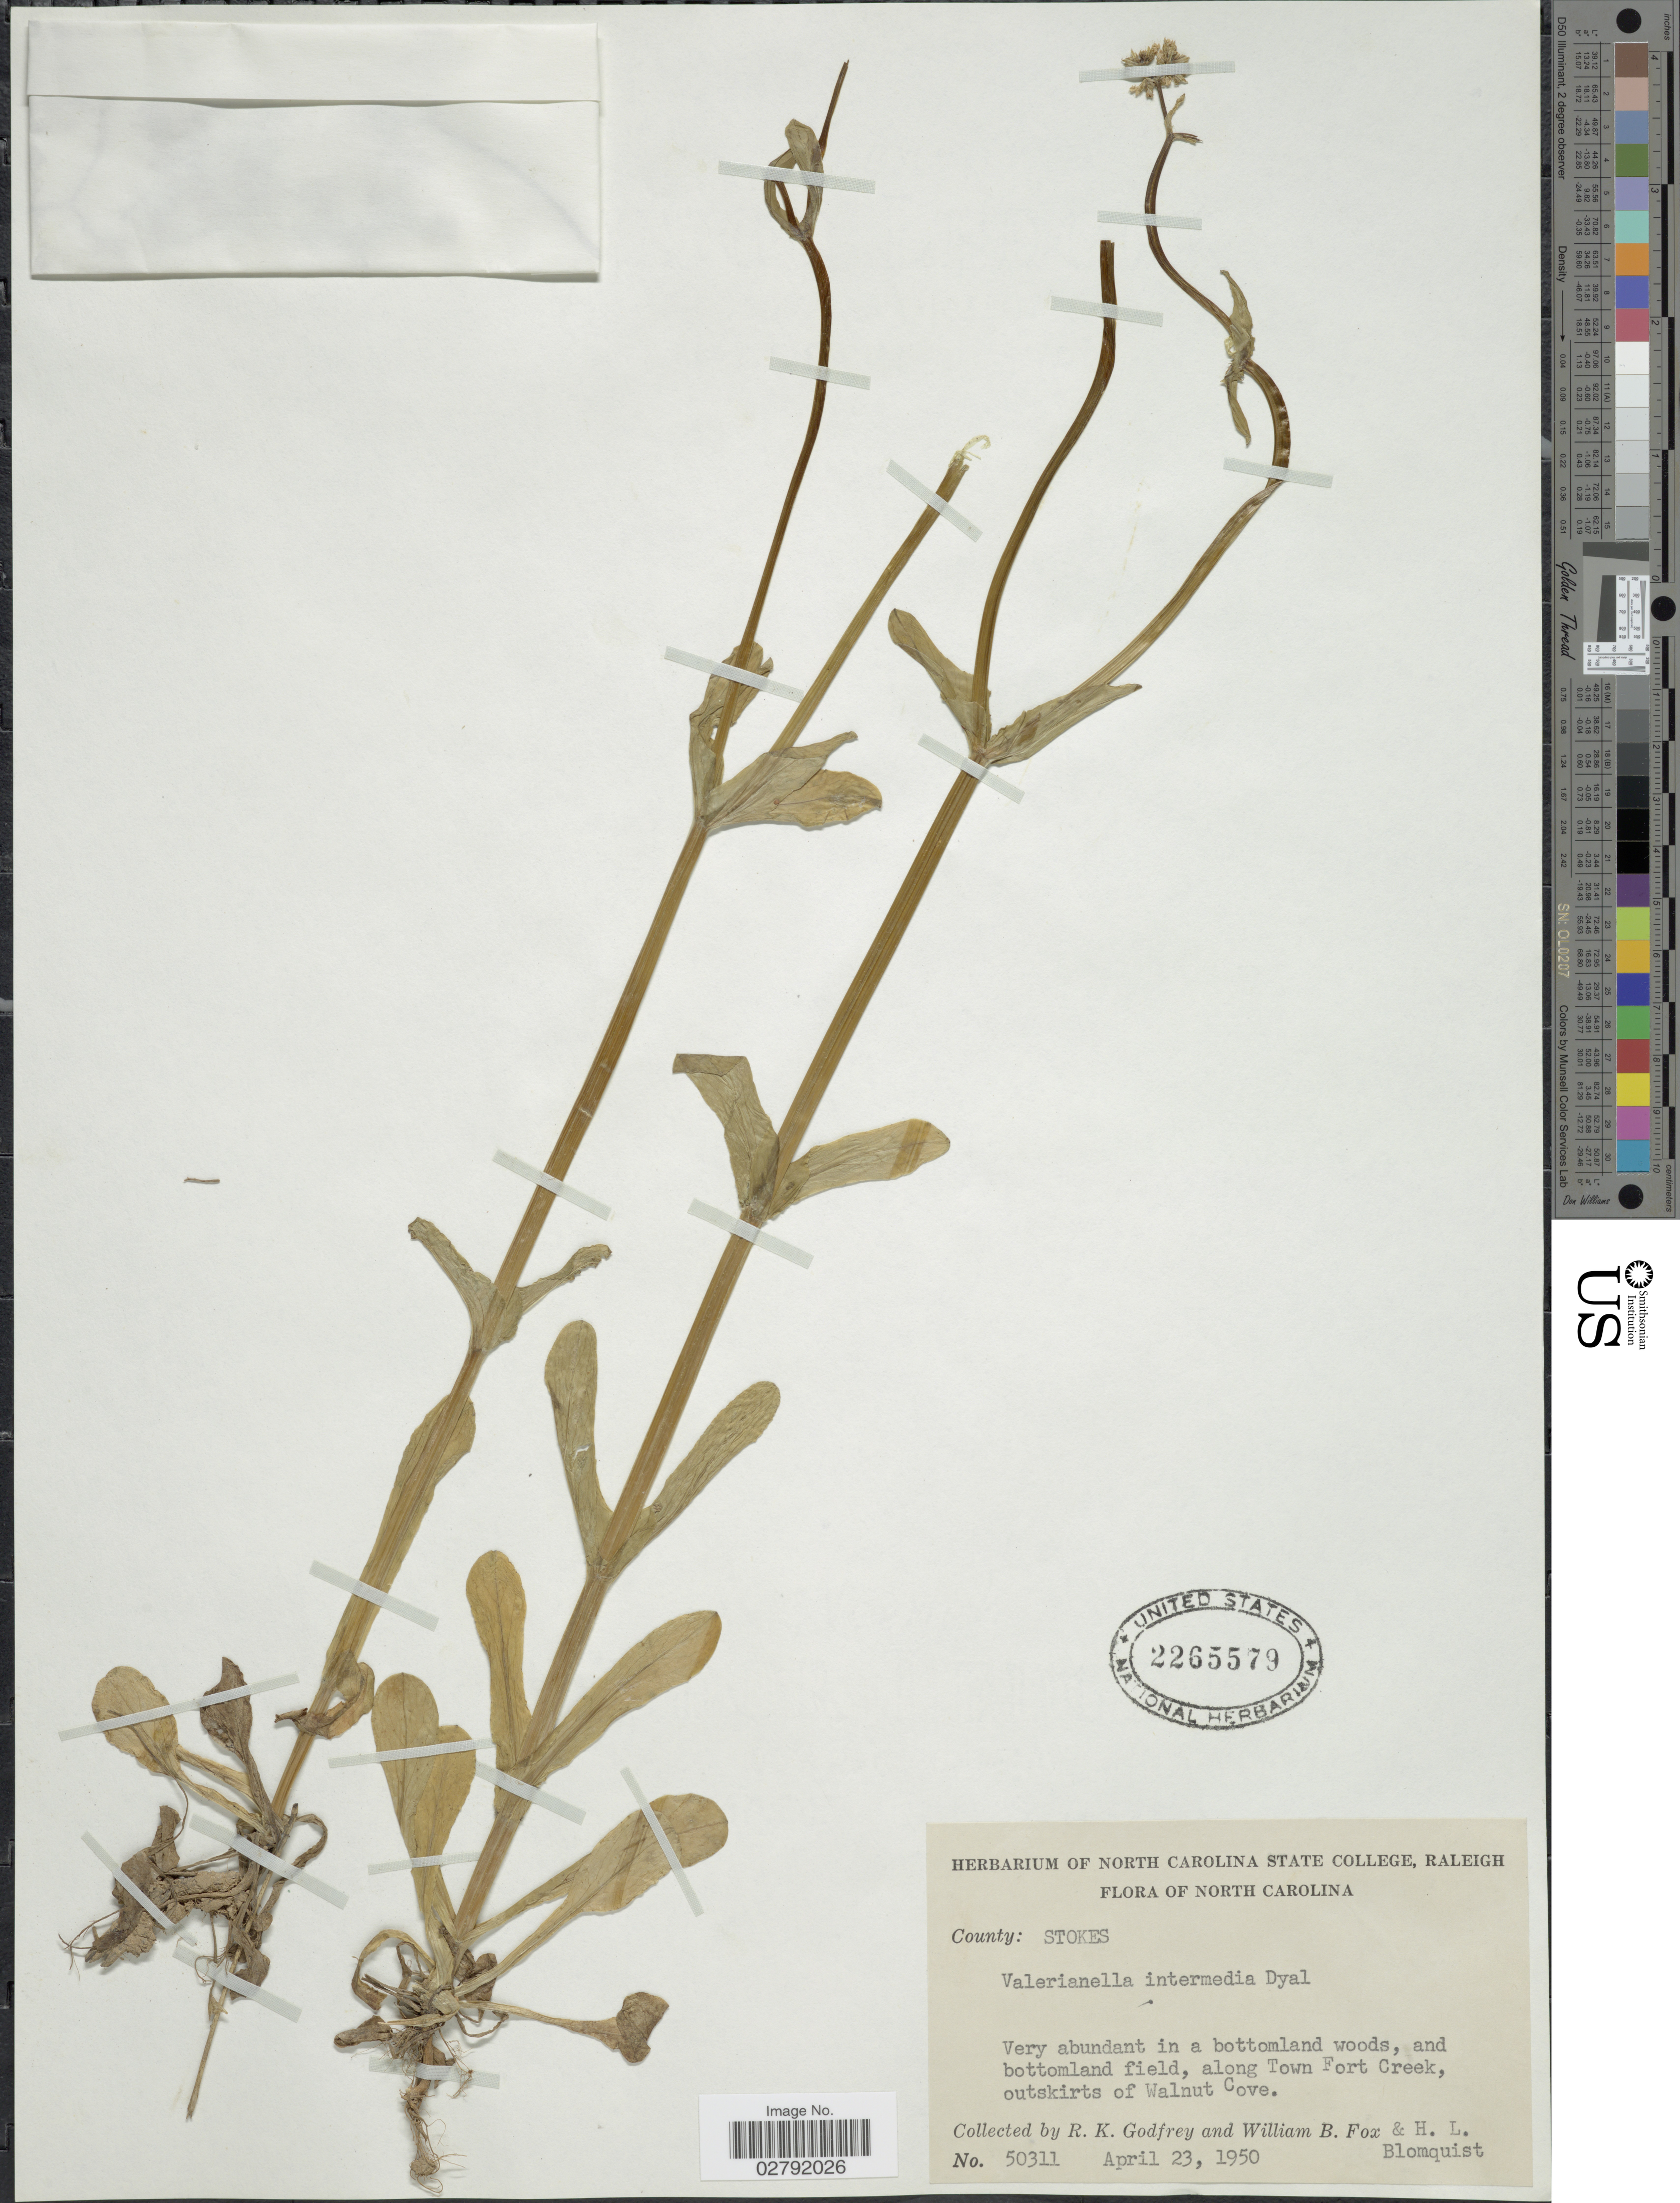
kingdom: Plantae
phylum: Tracheophyta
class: Magnoliopsida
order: Dipsacales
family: Caprifoliaceae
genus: Valerianella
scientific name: Valerianella intermedia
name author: Dyal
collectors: R. K. Godfrey, W. B. Fox & H. Blomquist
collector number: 50311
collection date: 1950-04-23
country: United States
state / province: North Carolina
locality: Along Town Fort Creek, outskirts of Walnut Cove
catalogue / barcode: US 2265579